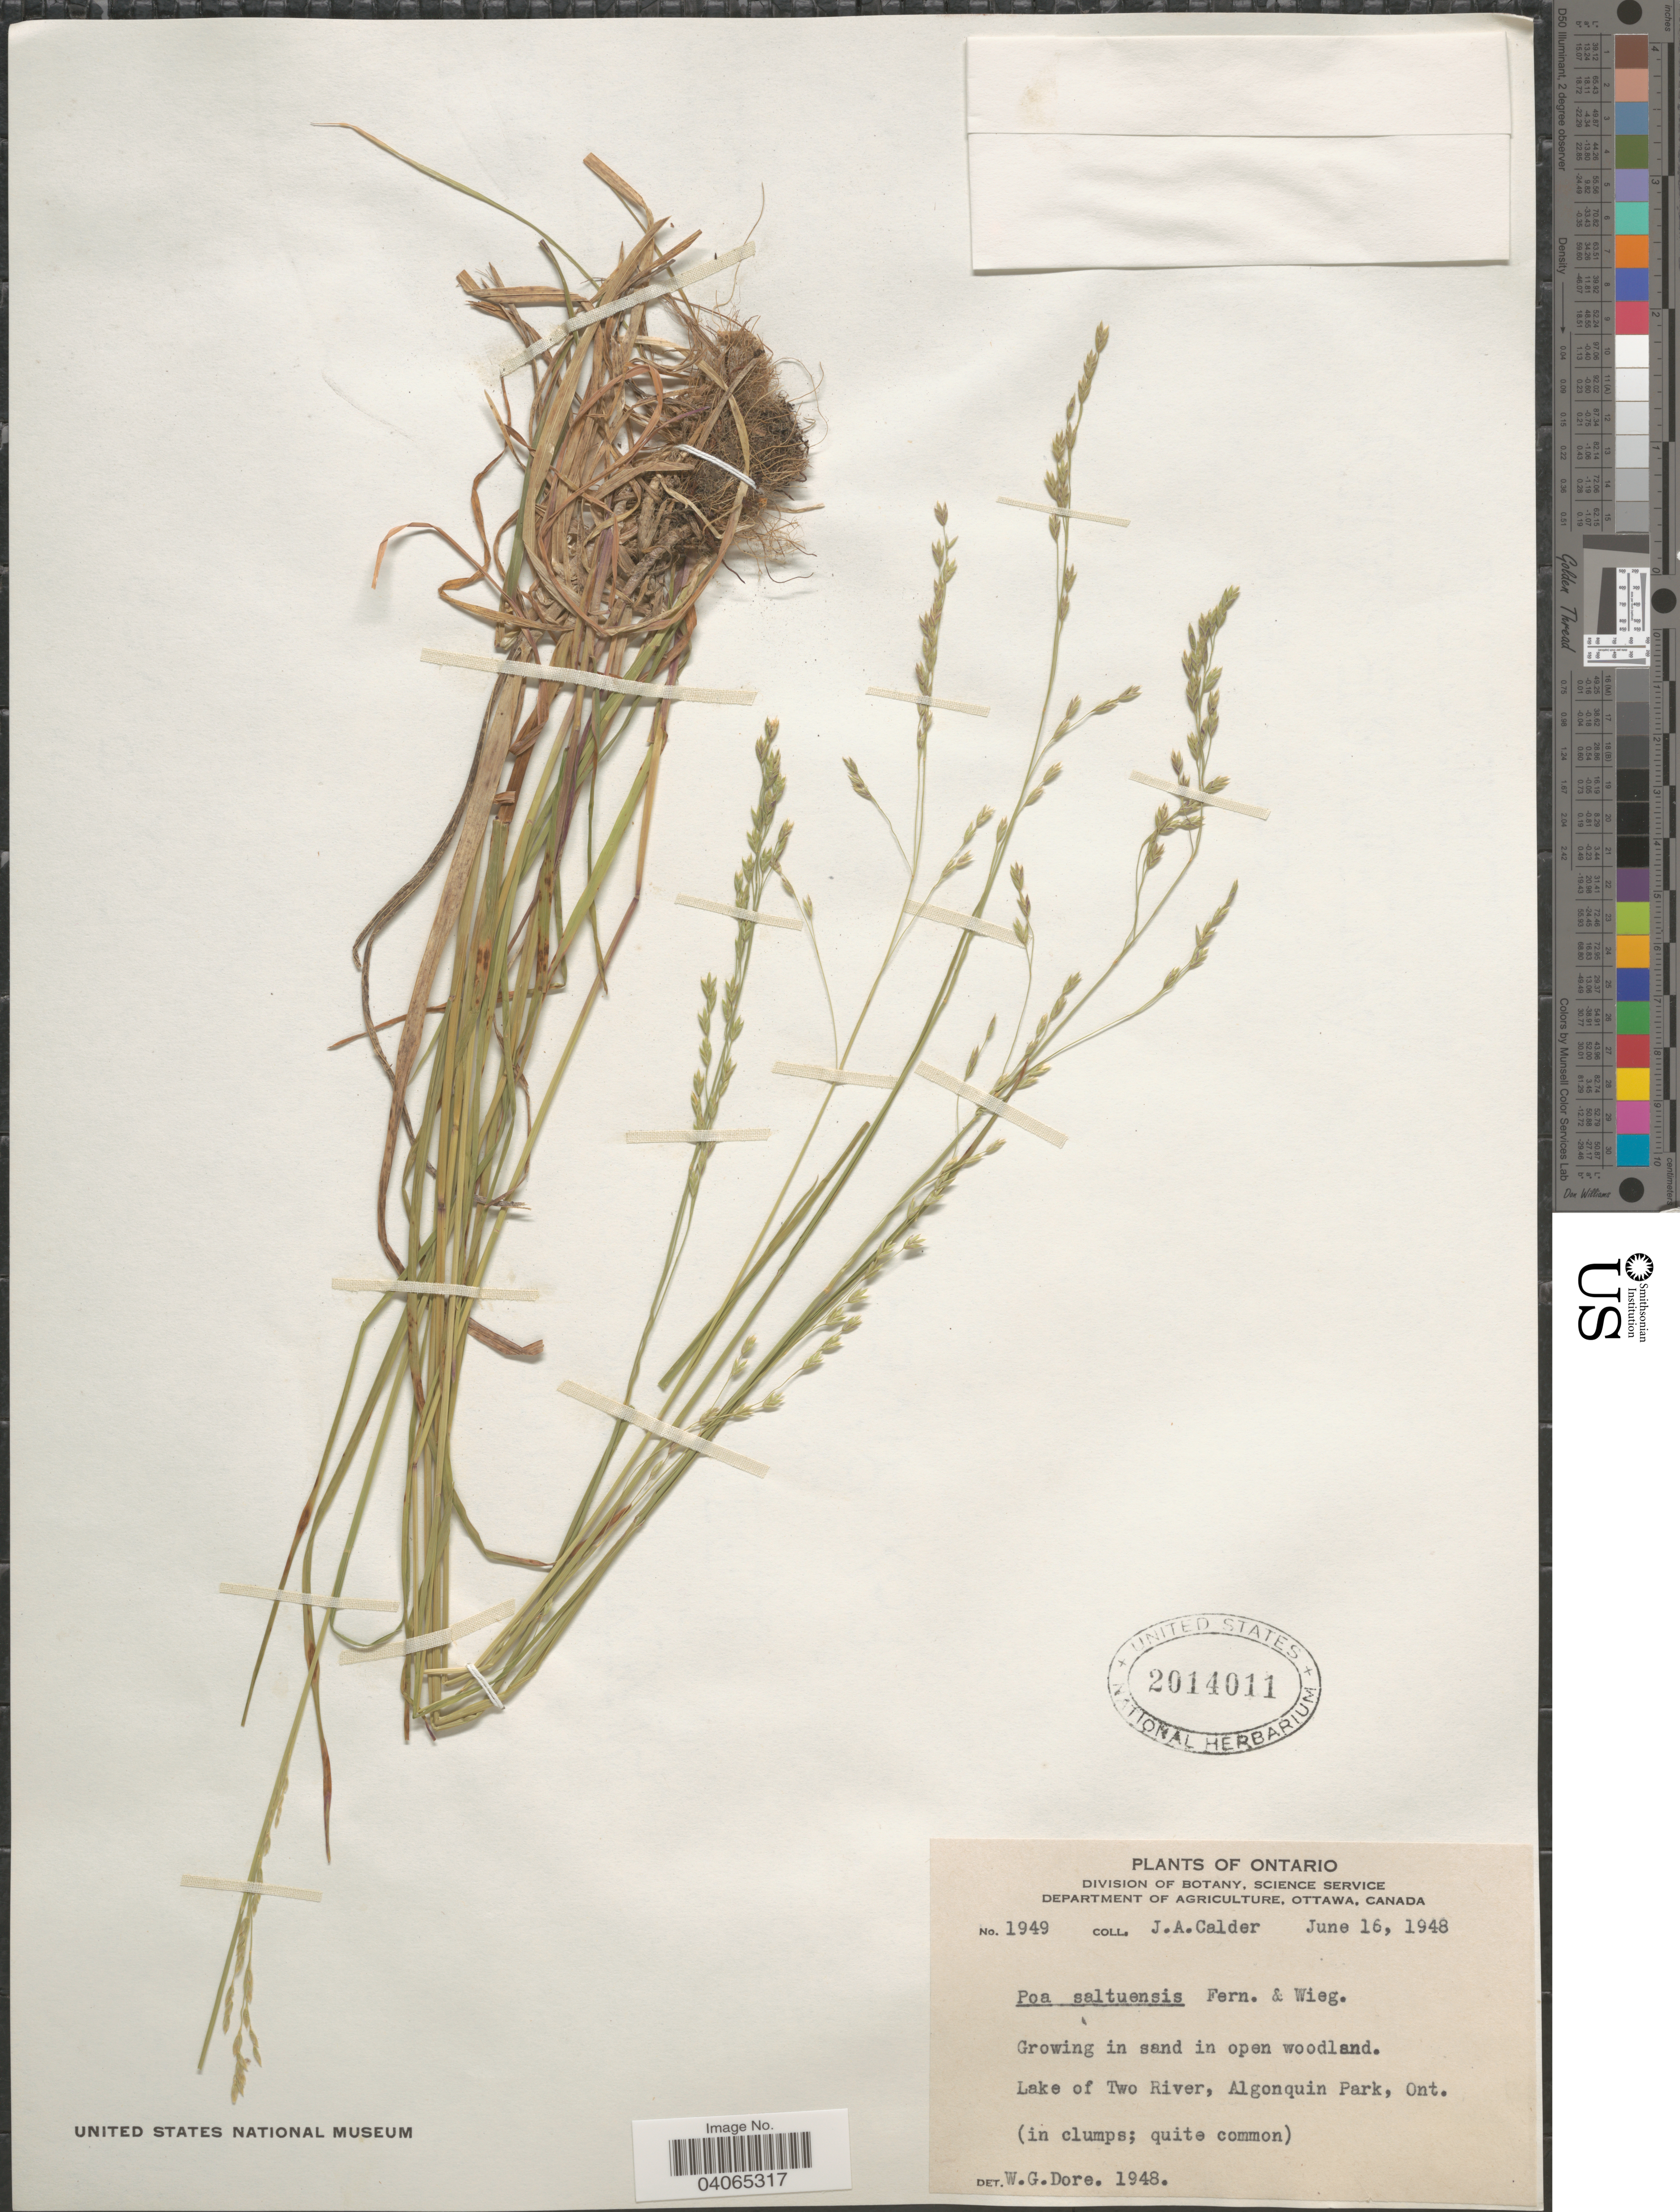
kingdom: Plantae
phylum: Tracheophyta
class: Liliopsida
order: Poales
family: Poaceae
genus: Poa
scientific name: Poa saltuensis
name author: Fernald & Wiegand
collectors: J. A. Calder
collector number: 1949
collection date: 1948-06-16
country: Canada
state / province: Ontario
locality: Growing in sand in open woodland. Lake of Two River, Algonquin Park.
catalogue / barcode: US 2014011